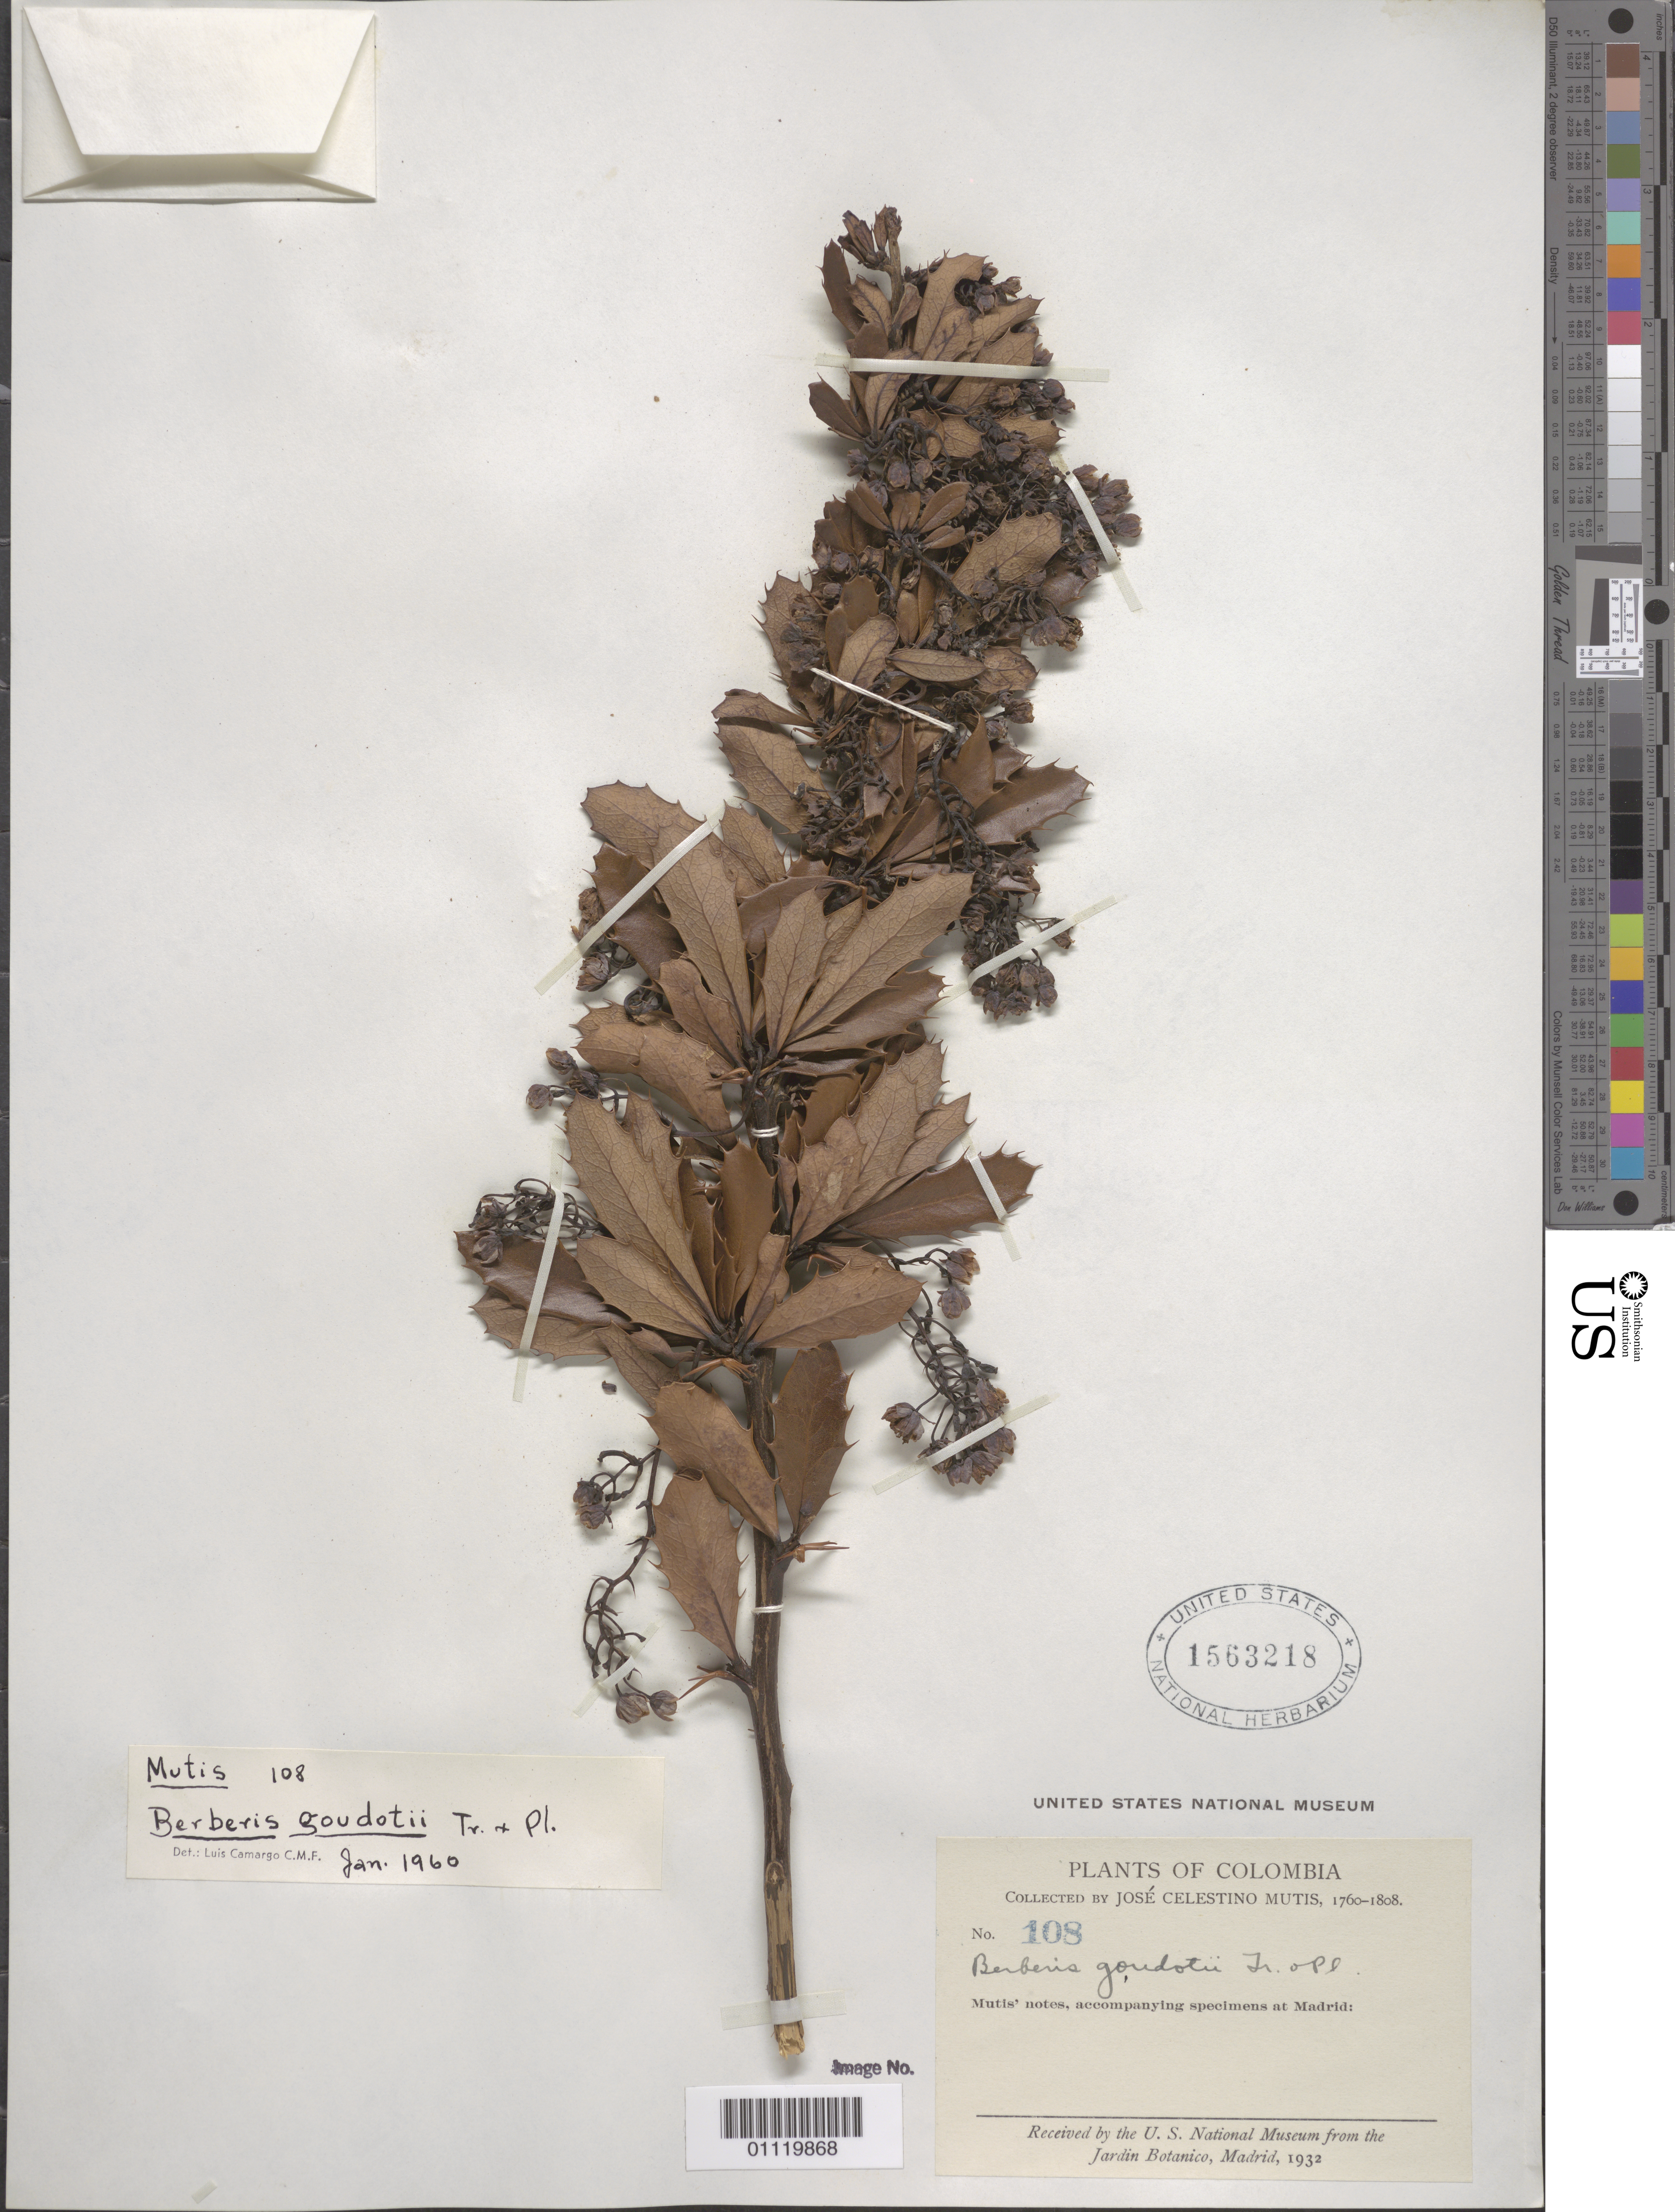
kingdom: Plantae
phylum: Tracheophyta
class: Magnoliopsida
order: Ranunculales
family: Berberidaceae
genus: Berberis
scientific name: Berberis goudotii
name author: Triana & Planch. ex Wedd.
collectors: J. C. B. Mutis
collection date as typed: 1760 to 1808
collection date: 1760/1808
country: Colombia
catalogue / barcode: US 1563218